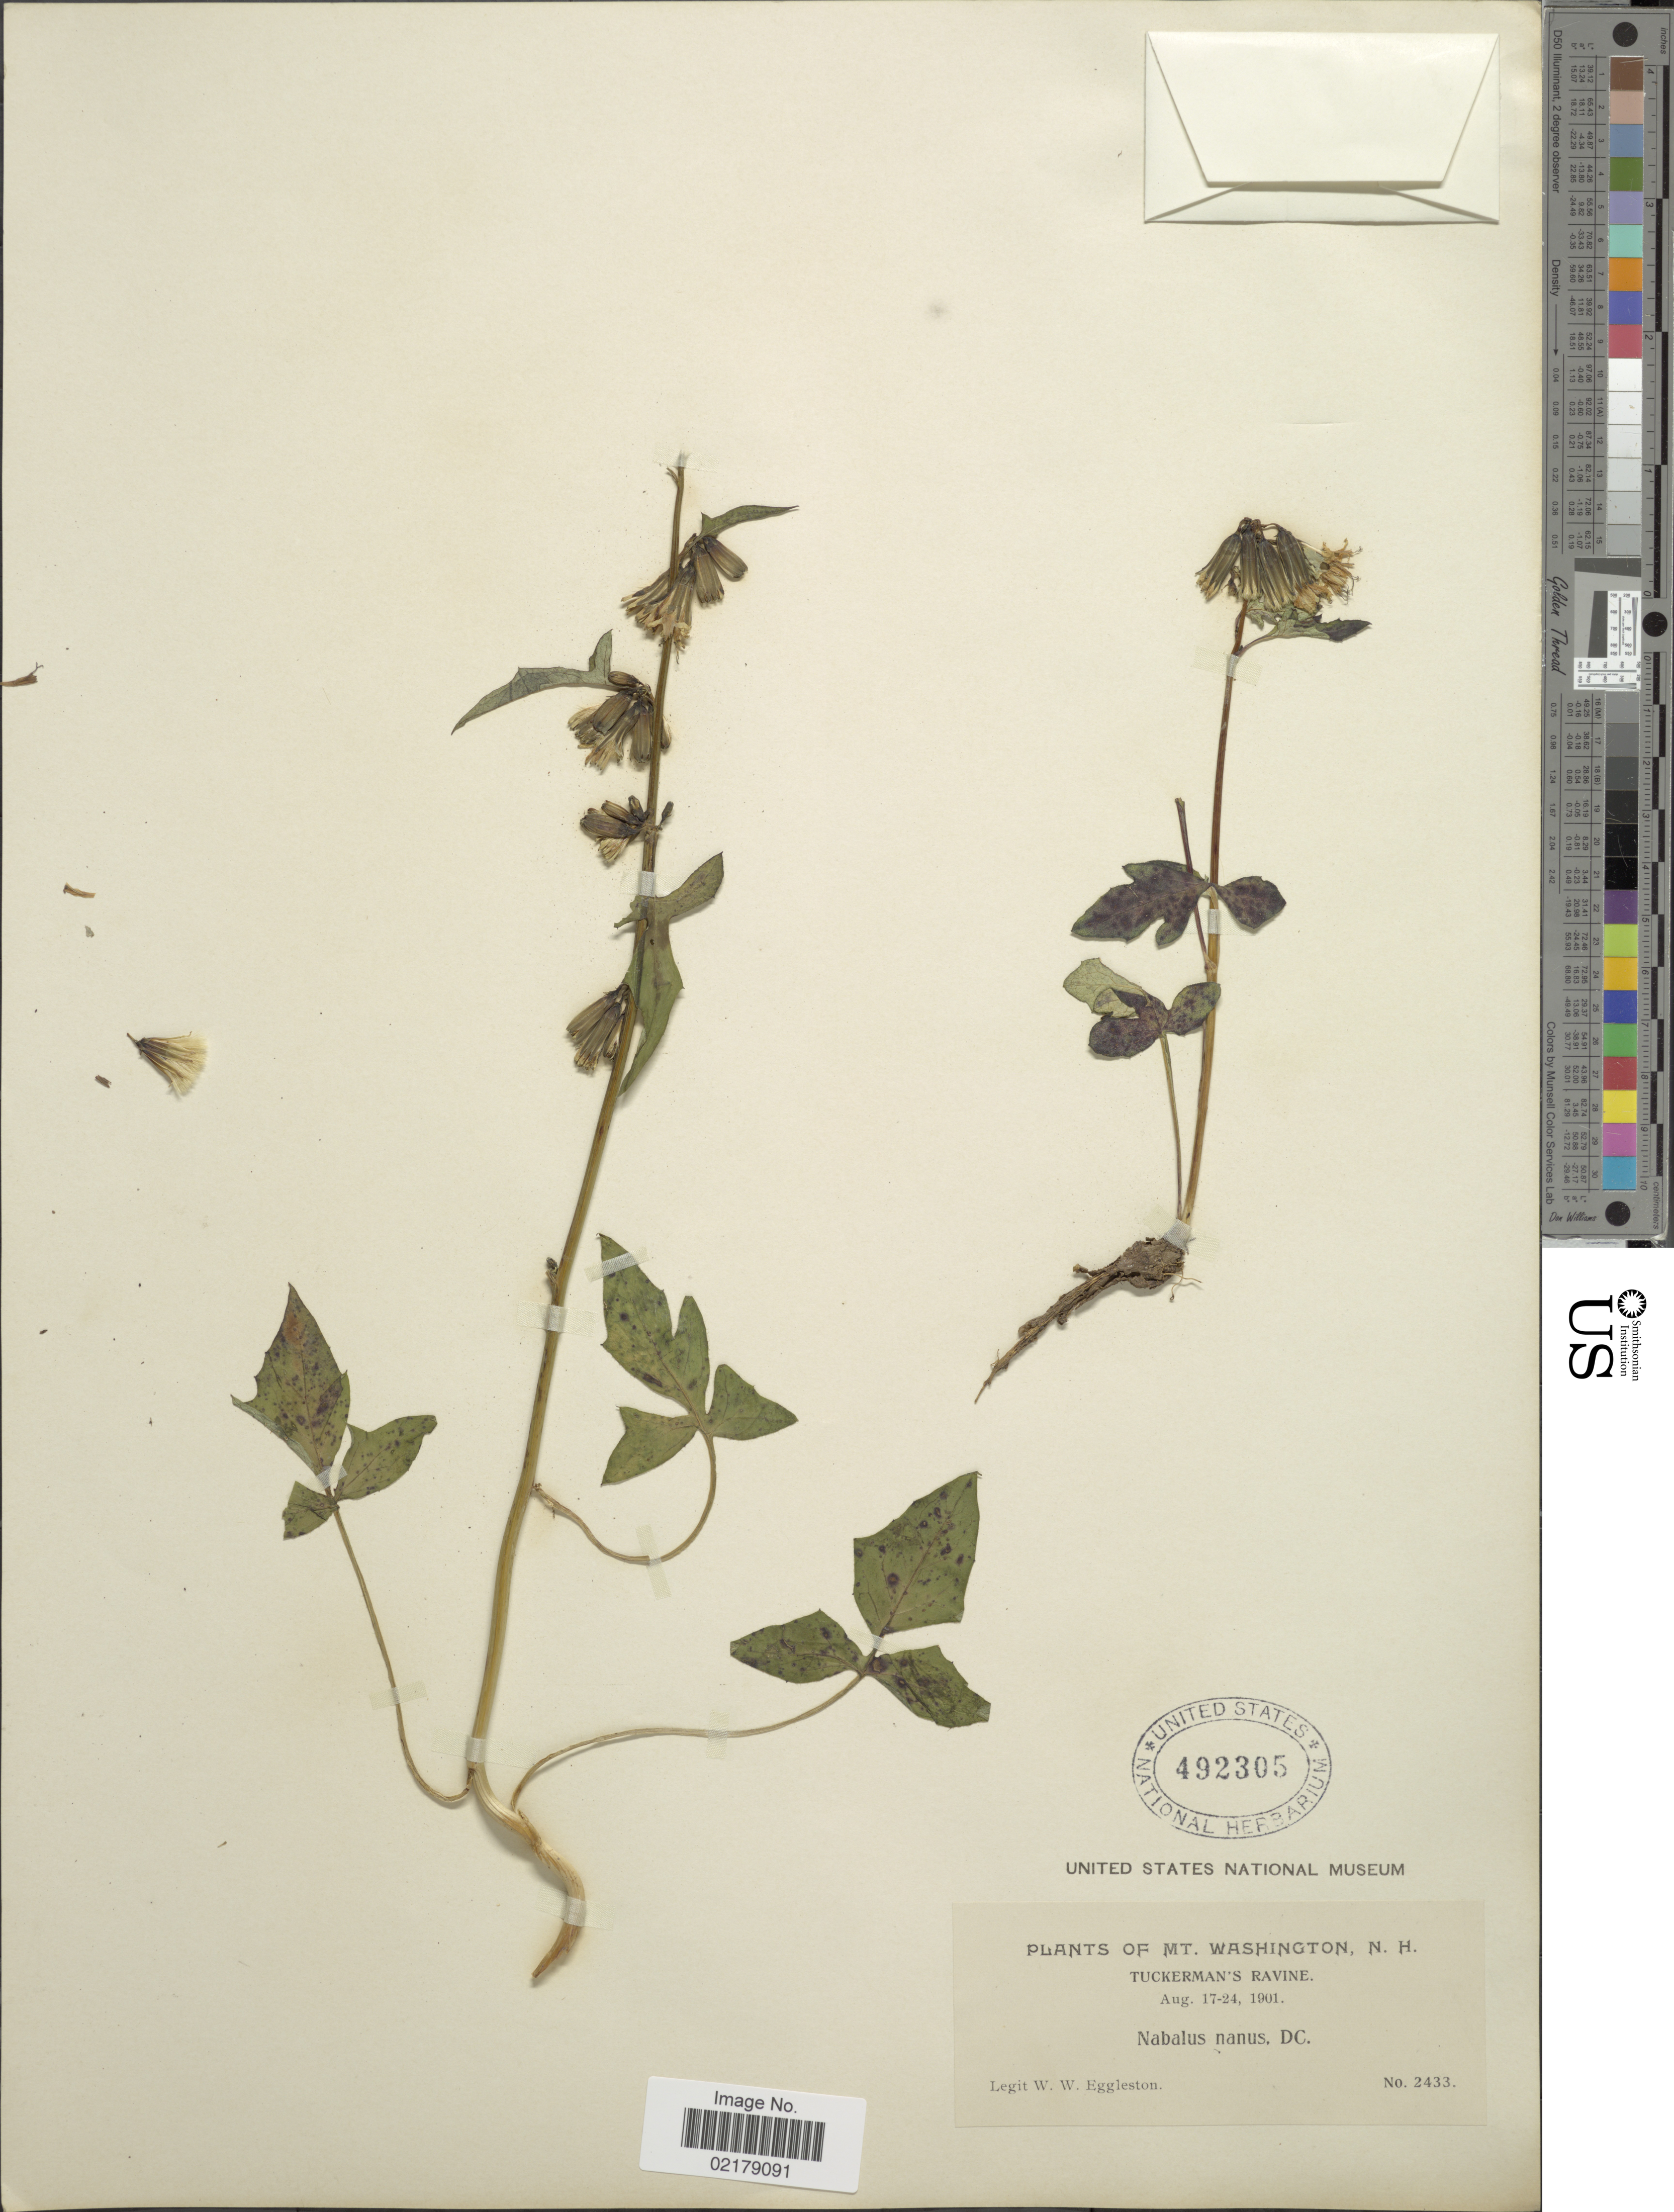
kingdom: Plantae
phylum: Tracheophyta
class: Magnoliopsida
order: Asterales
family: Asteraceae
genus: Nabalus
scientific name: Nabalus trifoliolatus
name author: Cass.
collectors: W. W. Eggleston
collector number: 2433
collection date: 1901-08-17/1901-08-24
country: United States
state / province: New Hampshire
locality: Mt Washington, Tuckerman's Ravine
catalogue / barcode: US 492305